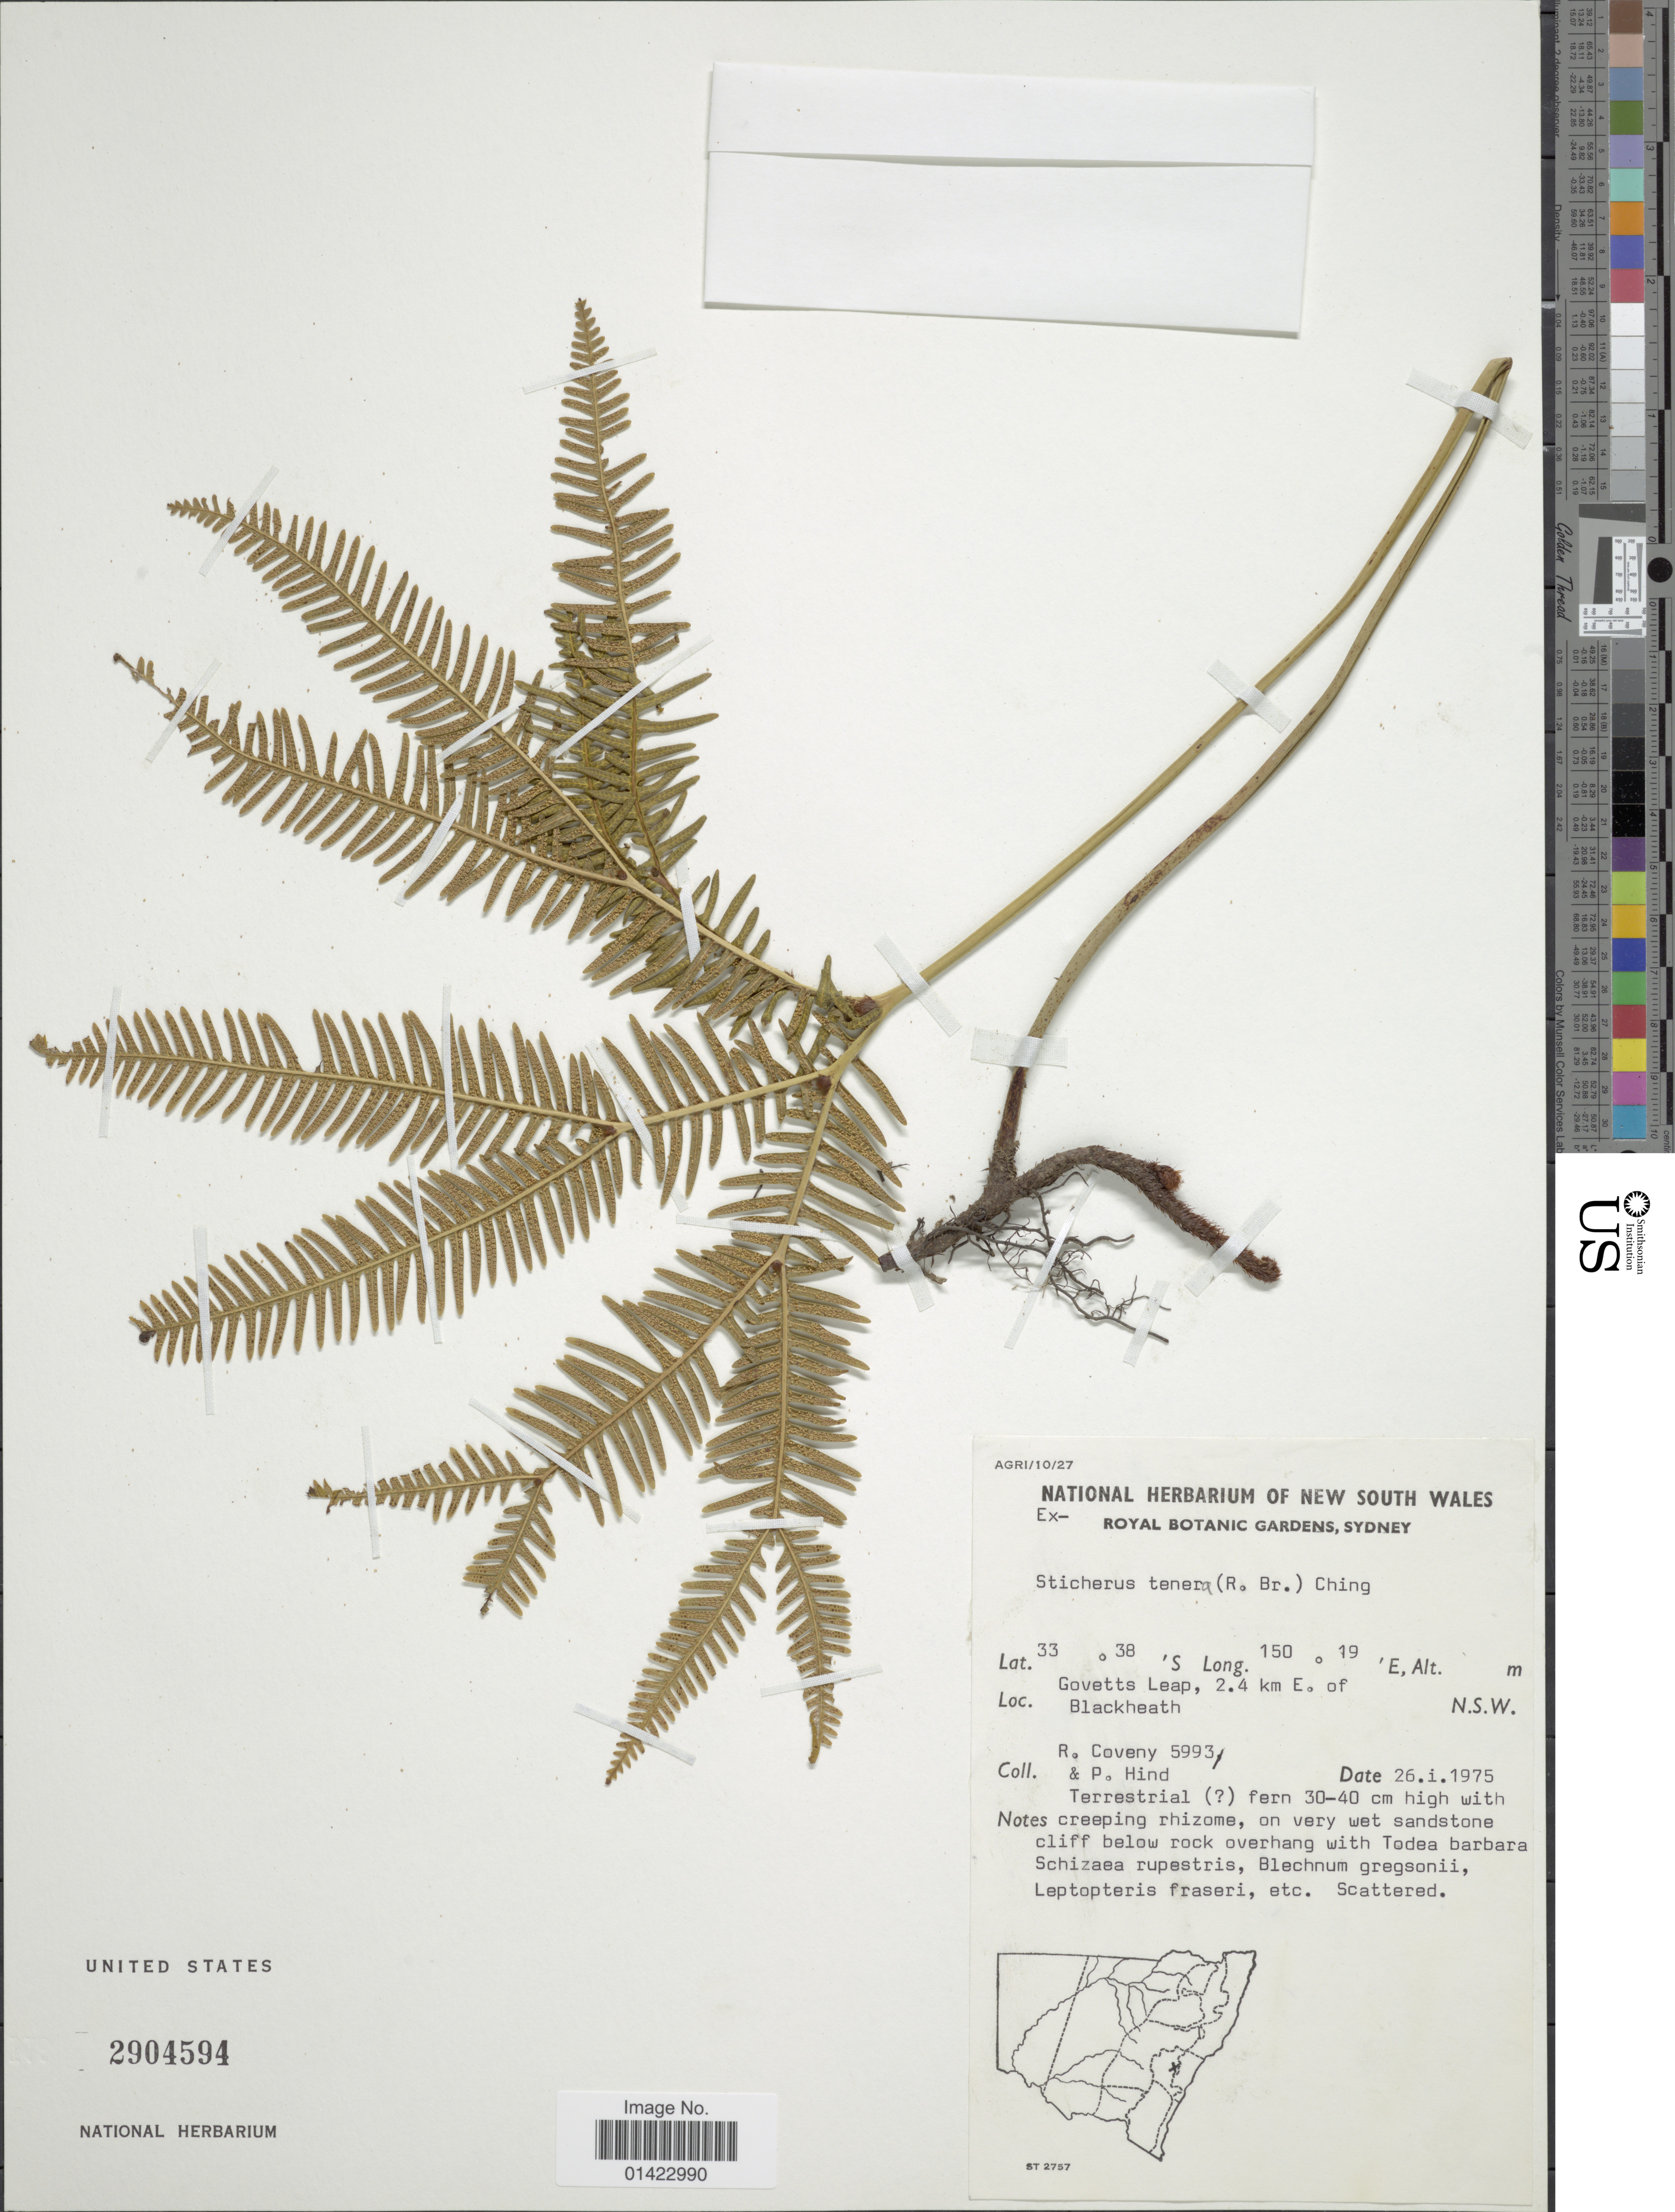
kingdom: Plantae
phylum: Tracheophyta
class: Polypodiopsida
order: Gleicheniales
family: Gleicheniaceae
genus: Sticherus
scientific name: Sticherus tener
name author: (R. Br.) Ching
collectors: R. Coveny & P. Hind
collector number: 5993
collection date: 1975-01-26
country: Australia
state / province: New South Wales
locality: Govetts Leap, 2.4 km E. of Blackheath, N.S.W.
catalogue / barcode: US 2904594